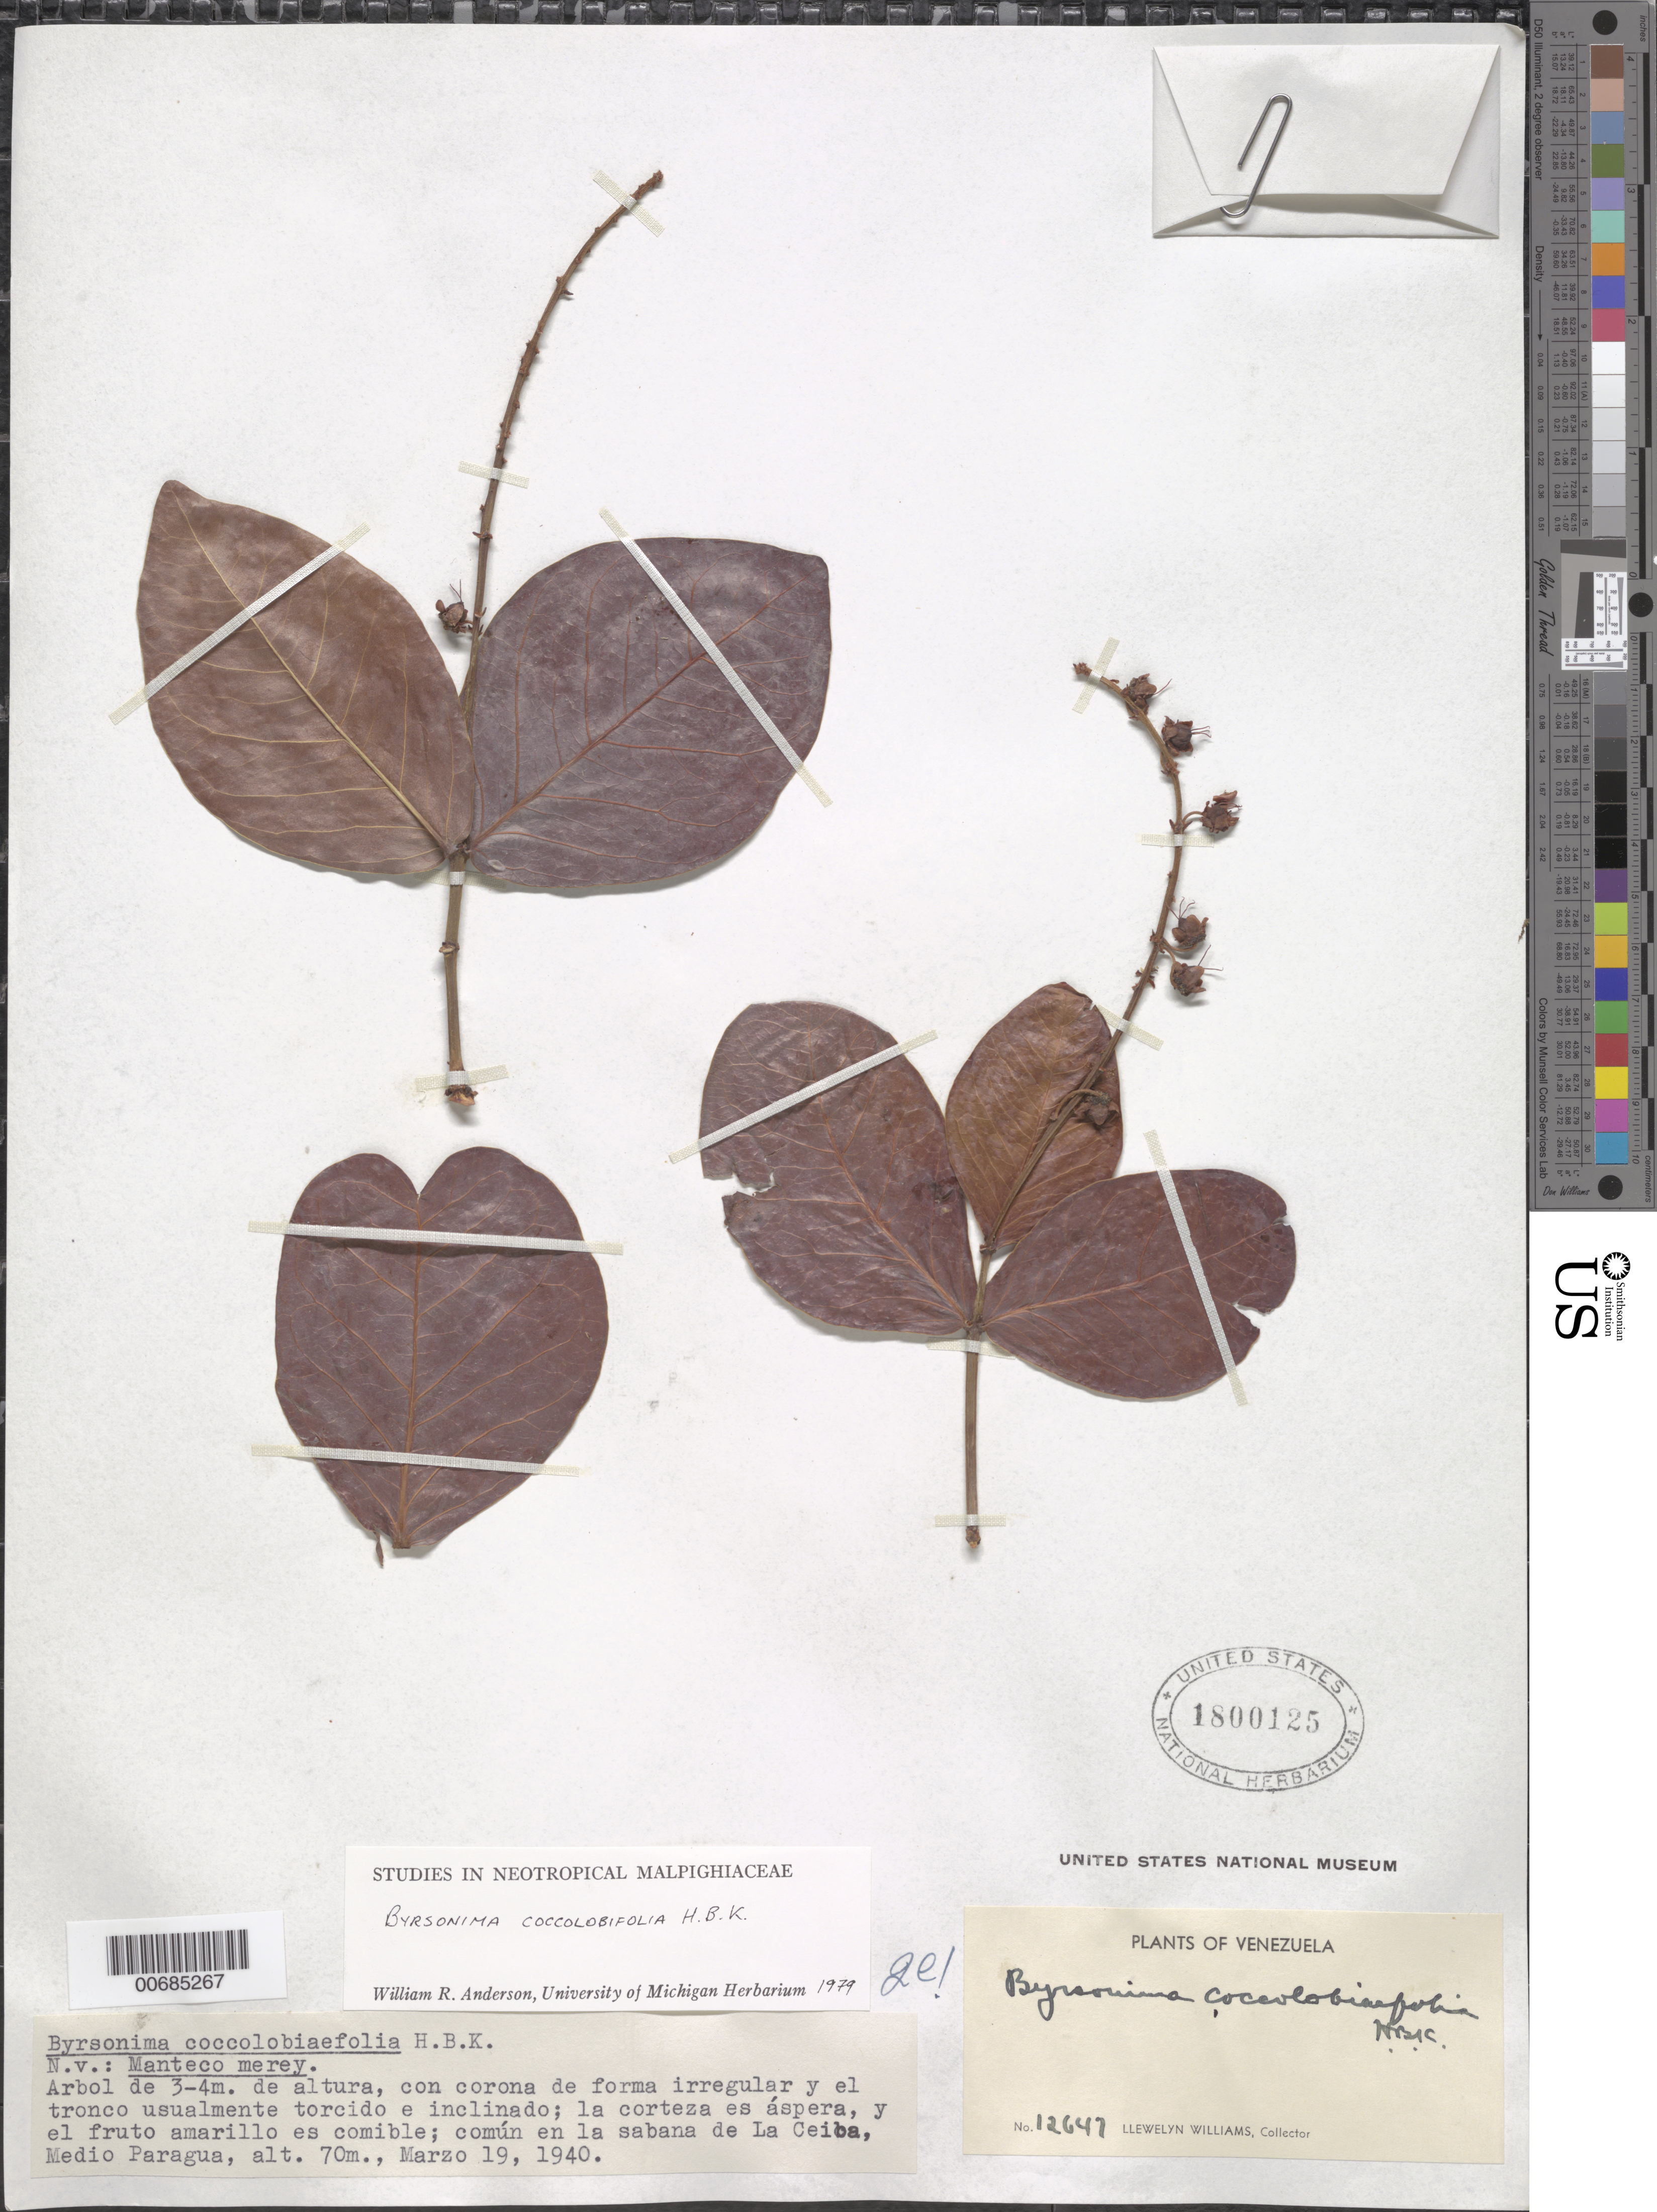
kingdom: Plantae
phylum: Tracheophyta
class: Magnoliopsida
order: Malpighiales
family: Malpighiaceae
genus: Byrsonima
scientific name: Byrsonima coccolobifolia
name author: Kunth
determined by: Anderson, W. R., (MICH), University of Michigan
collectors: Ll. Williams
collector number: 12647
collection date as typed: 19-Mar-40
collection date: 1940-03-19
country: Venezuela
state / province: Bolívar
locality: La Ceiba, Medio Paragua; Río Asa, afl. del Paragua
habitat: Savanna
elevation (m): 70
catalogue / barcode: US 1800125